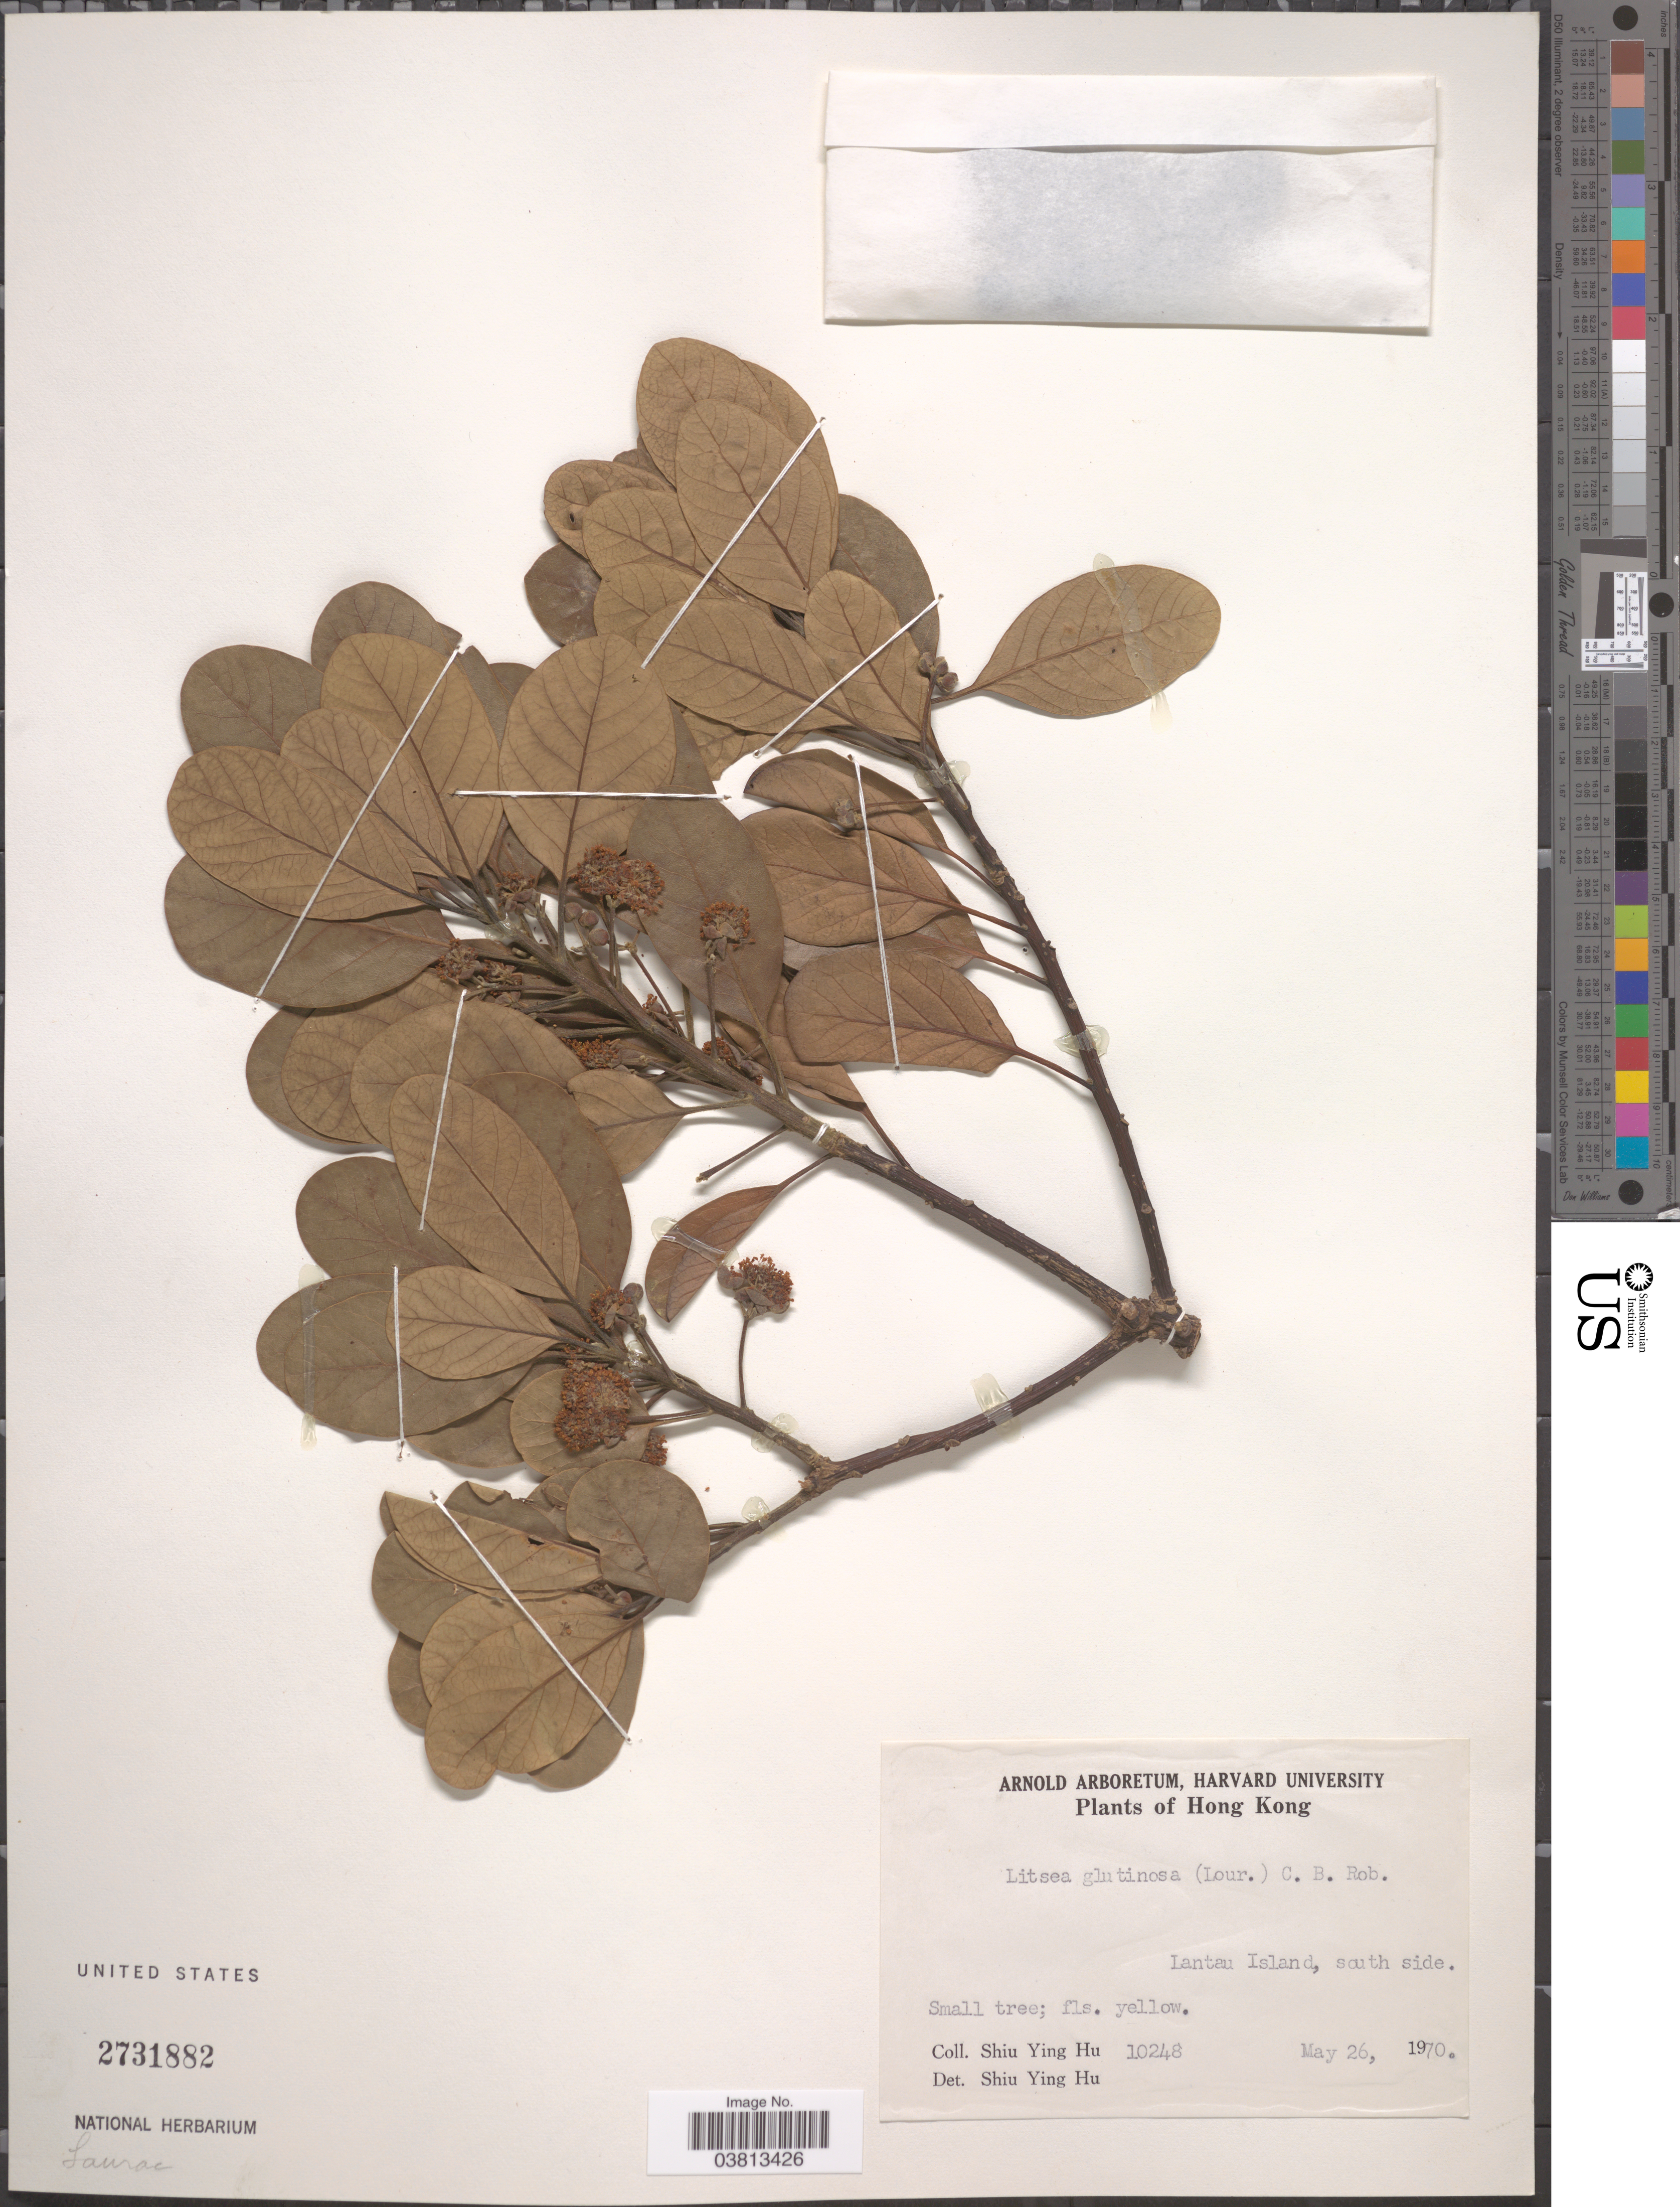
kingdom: Plantae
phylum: Tracheophyta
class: Magnoliopsida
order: Laurales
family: Lauraceae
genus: Litsea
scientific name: Litsea glutinosa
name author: (Lour.) C.B. Rob.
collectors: S. Y. Hu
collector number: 10248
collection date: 1970-05-26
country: China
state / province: Hong Kong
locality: Lantau Island, south side.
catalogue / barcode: US 2731882